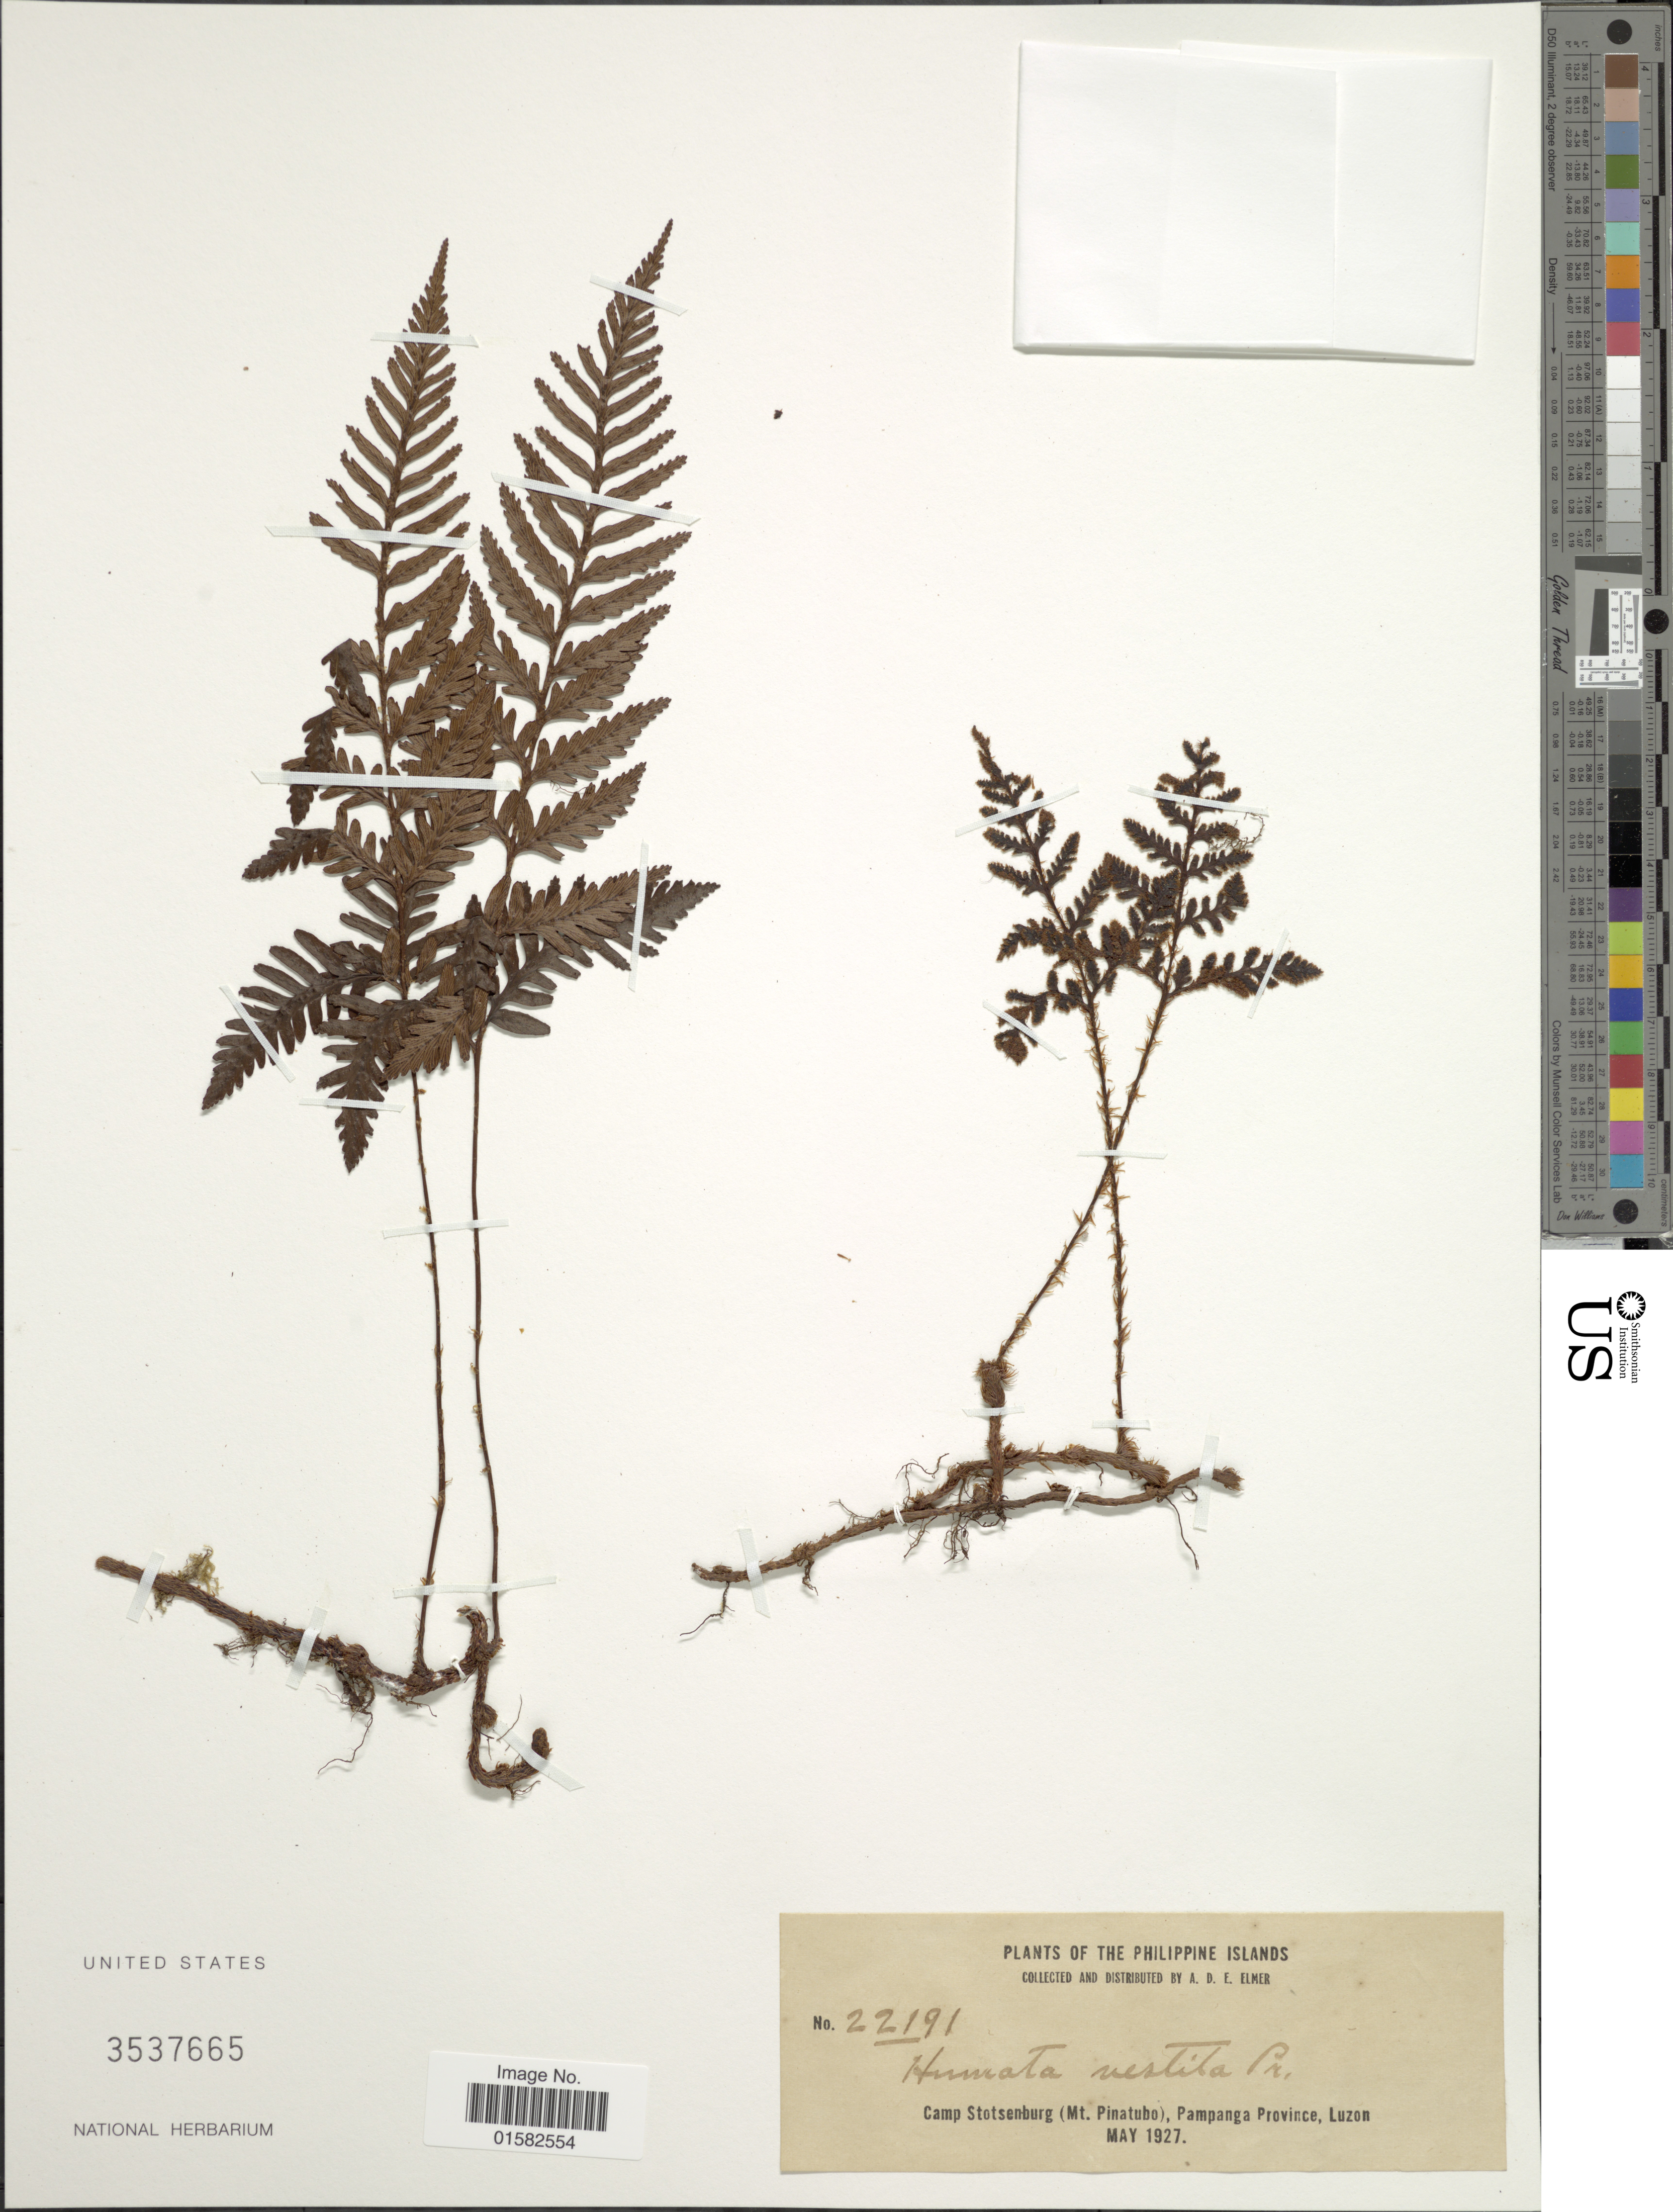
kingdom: Plantae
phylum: Tracheophyta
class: Polypodiopsida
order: Polypodiales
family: Davalliaceae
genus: Humata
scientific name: Humata vestita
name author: (Blume) T. Moore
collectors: A. D. E. Elmer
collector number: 22191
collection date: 1927-05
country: Philippines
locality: Philippine Islands, Camp Stotsenburg ( mt.Pinatubo ), Pampanga Province, Luzon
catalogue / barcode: US 3537665